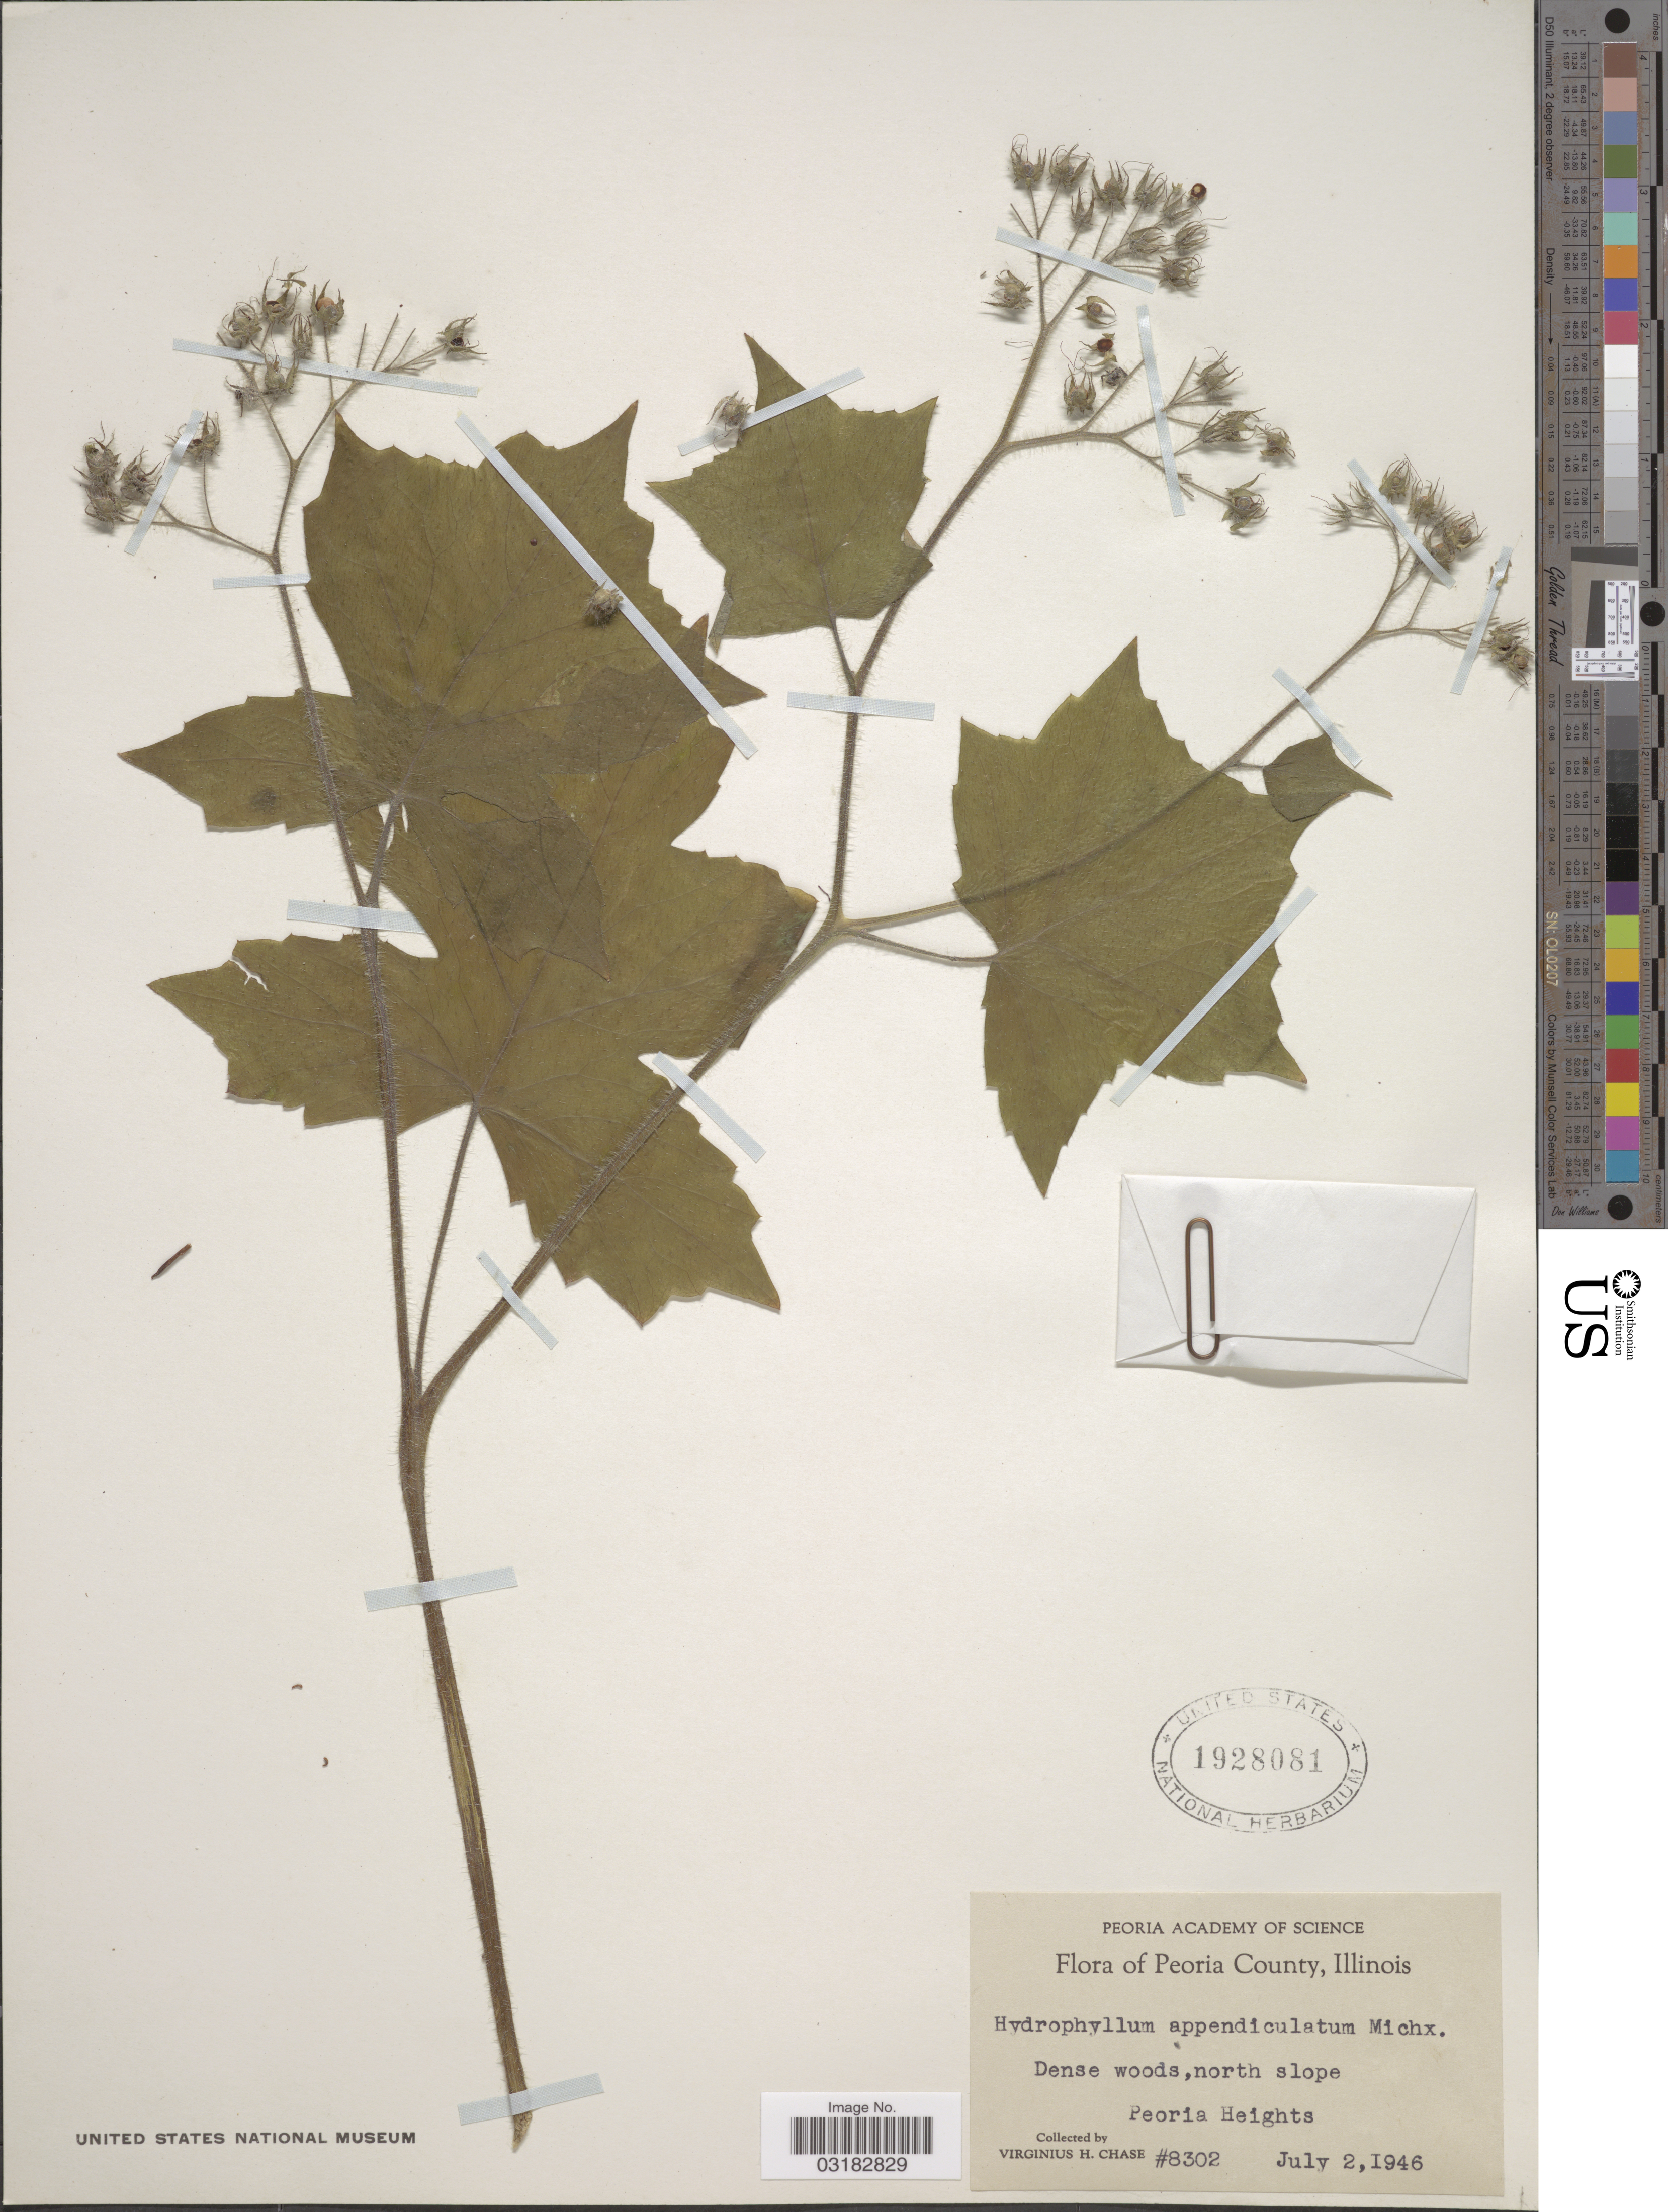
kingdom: Plantae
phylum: Tracheophyta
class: Magnoliopsida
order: Boraginales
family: Hydrophyllaceae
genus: Hydrophyllum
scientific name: Hydrophyllum appendiculatum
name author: Michx.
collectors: V. H. Chase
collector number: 8302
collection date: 1946-07-02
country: United States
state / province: Illinois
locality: Peoria County. Dense woods, north slope. Peoria Heights.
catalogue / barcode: US 1928081